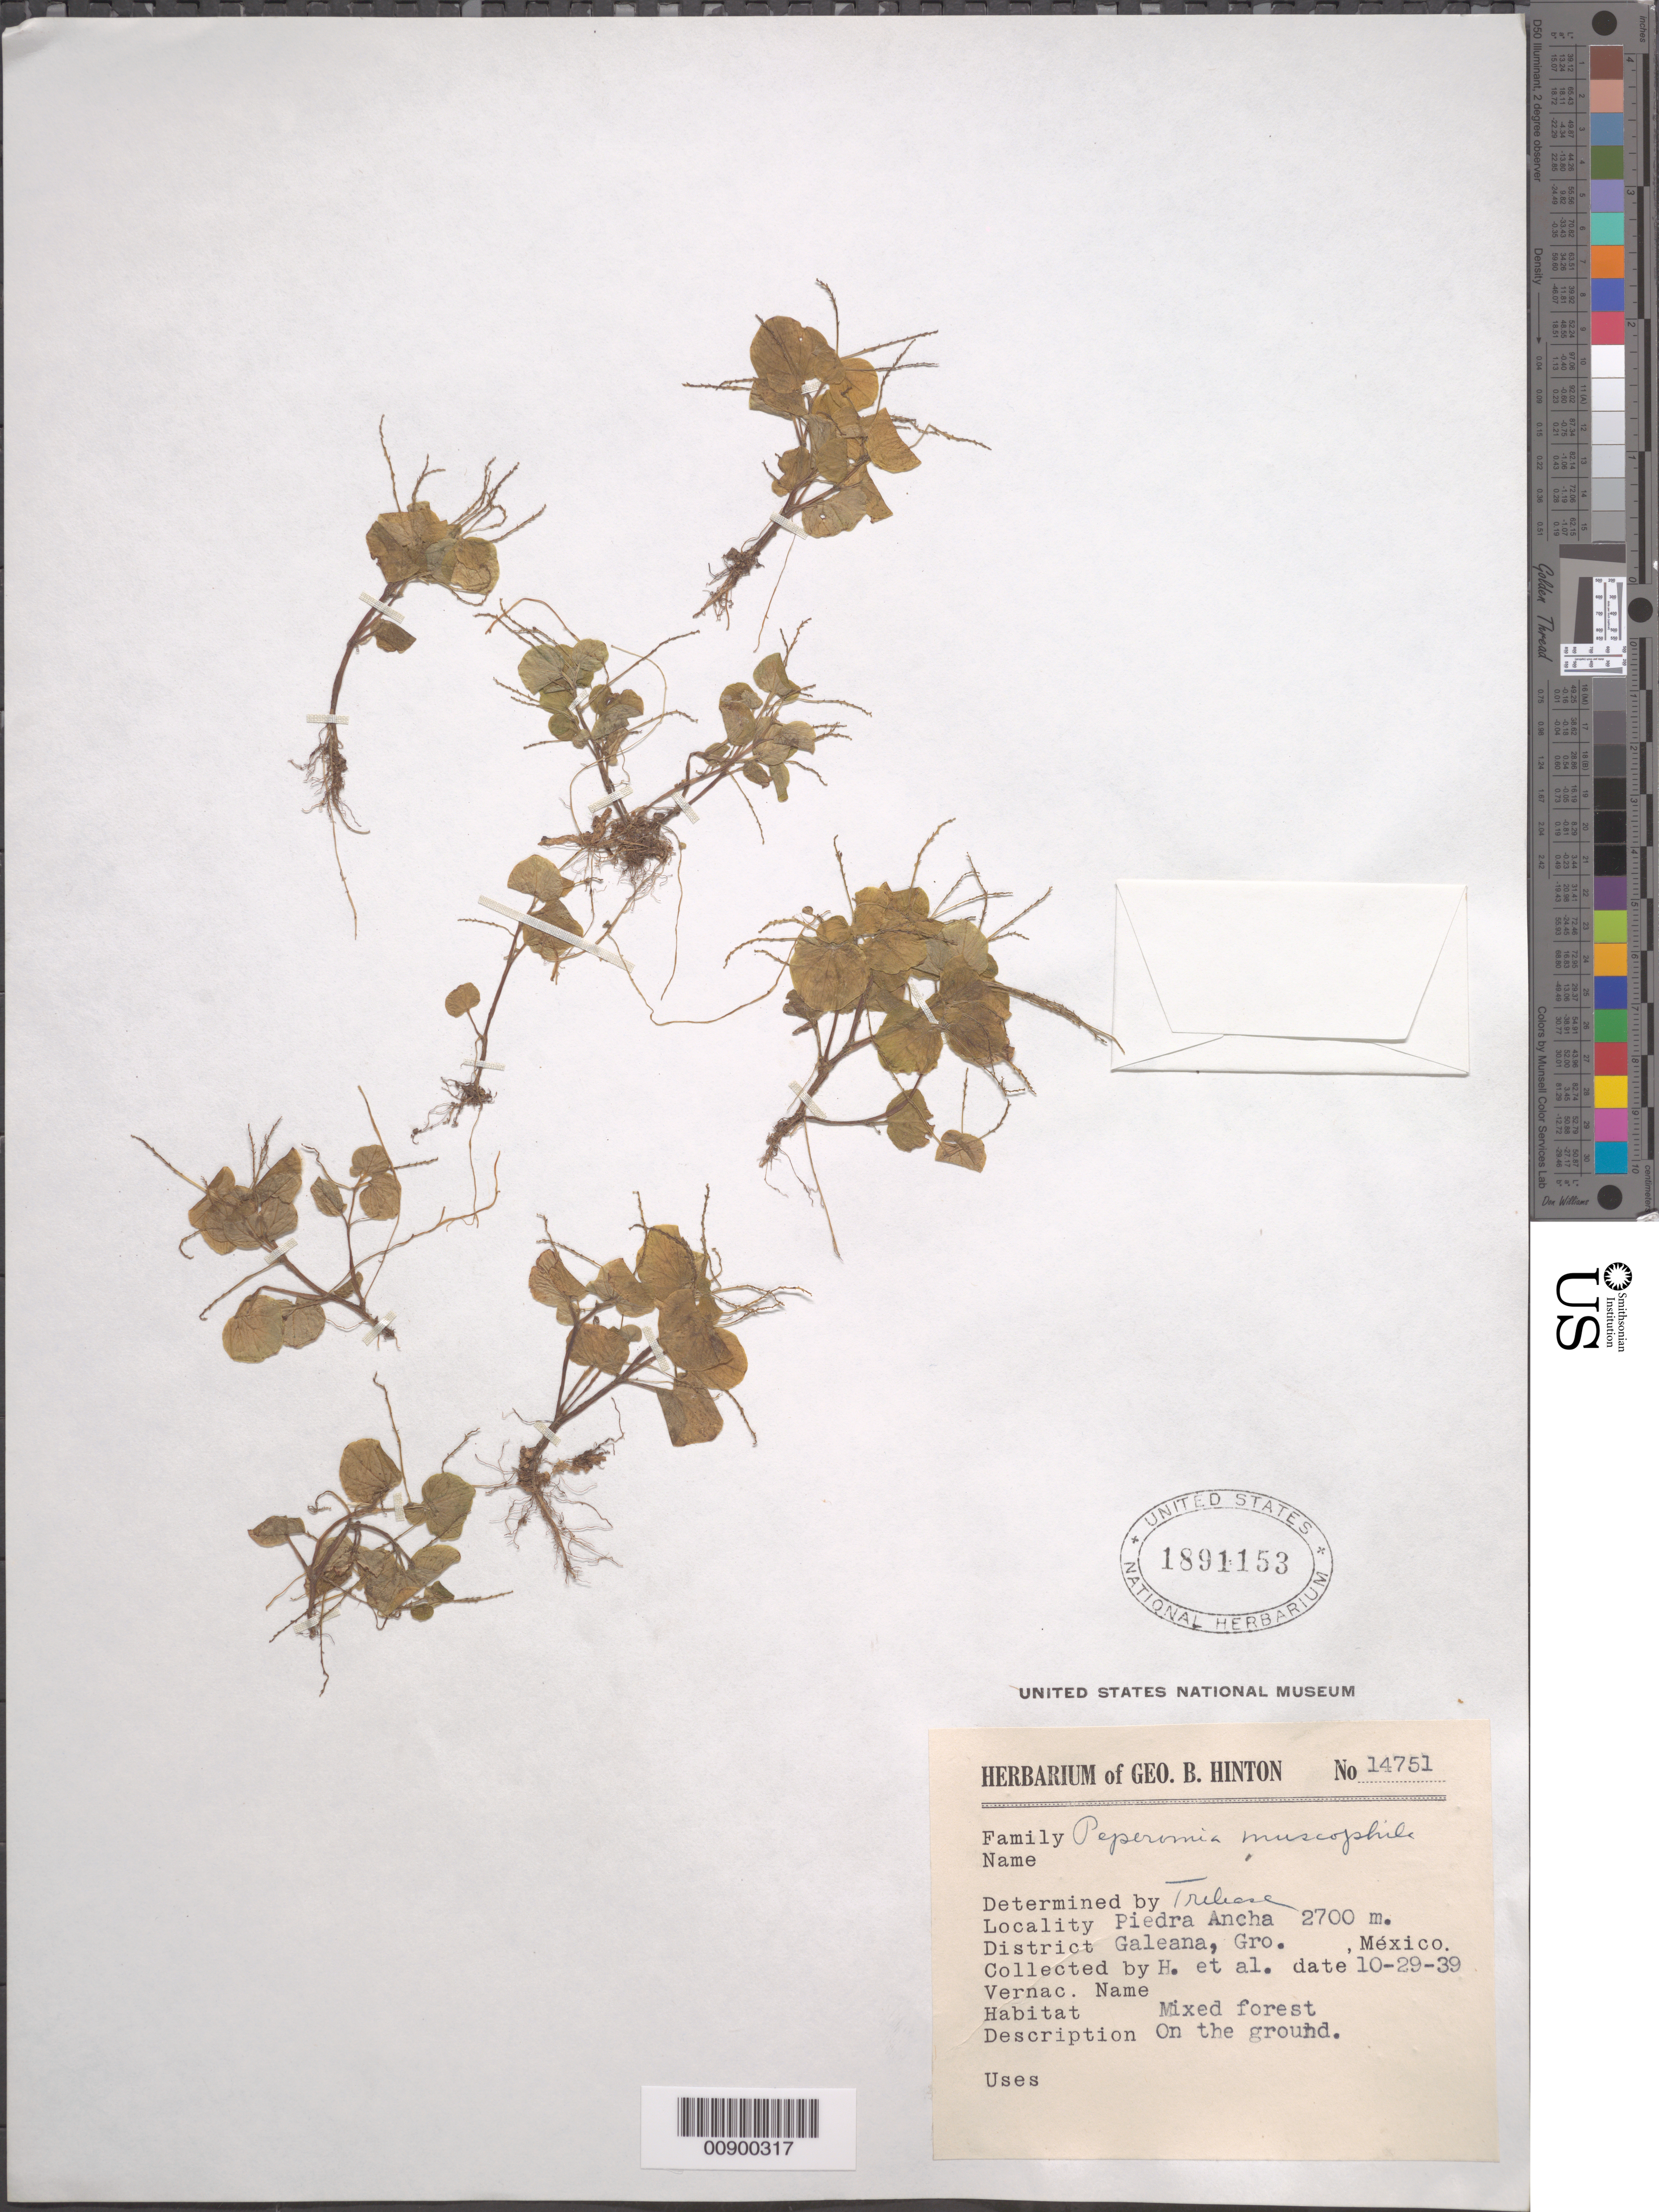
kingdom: Plantae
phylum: Tracheophyta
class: Magnoliopsida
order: Piperales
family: Piperaceae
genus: Peperomia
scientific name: Peperomia hispiduliformis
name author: Trel. in Moldenke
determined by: Jiménez, José Estaban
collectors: G. B. Hinton & et al.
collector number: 14751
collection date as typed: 29 Oct 1939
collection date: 1939-10-29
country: Mexico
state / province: Guerrero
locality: Piedra Ancha, District Galeana, Guerrero.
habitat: Mixed forest. On the ground.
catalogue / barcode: US 1891153